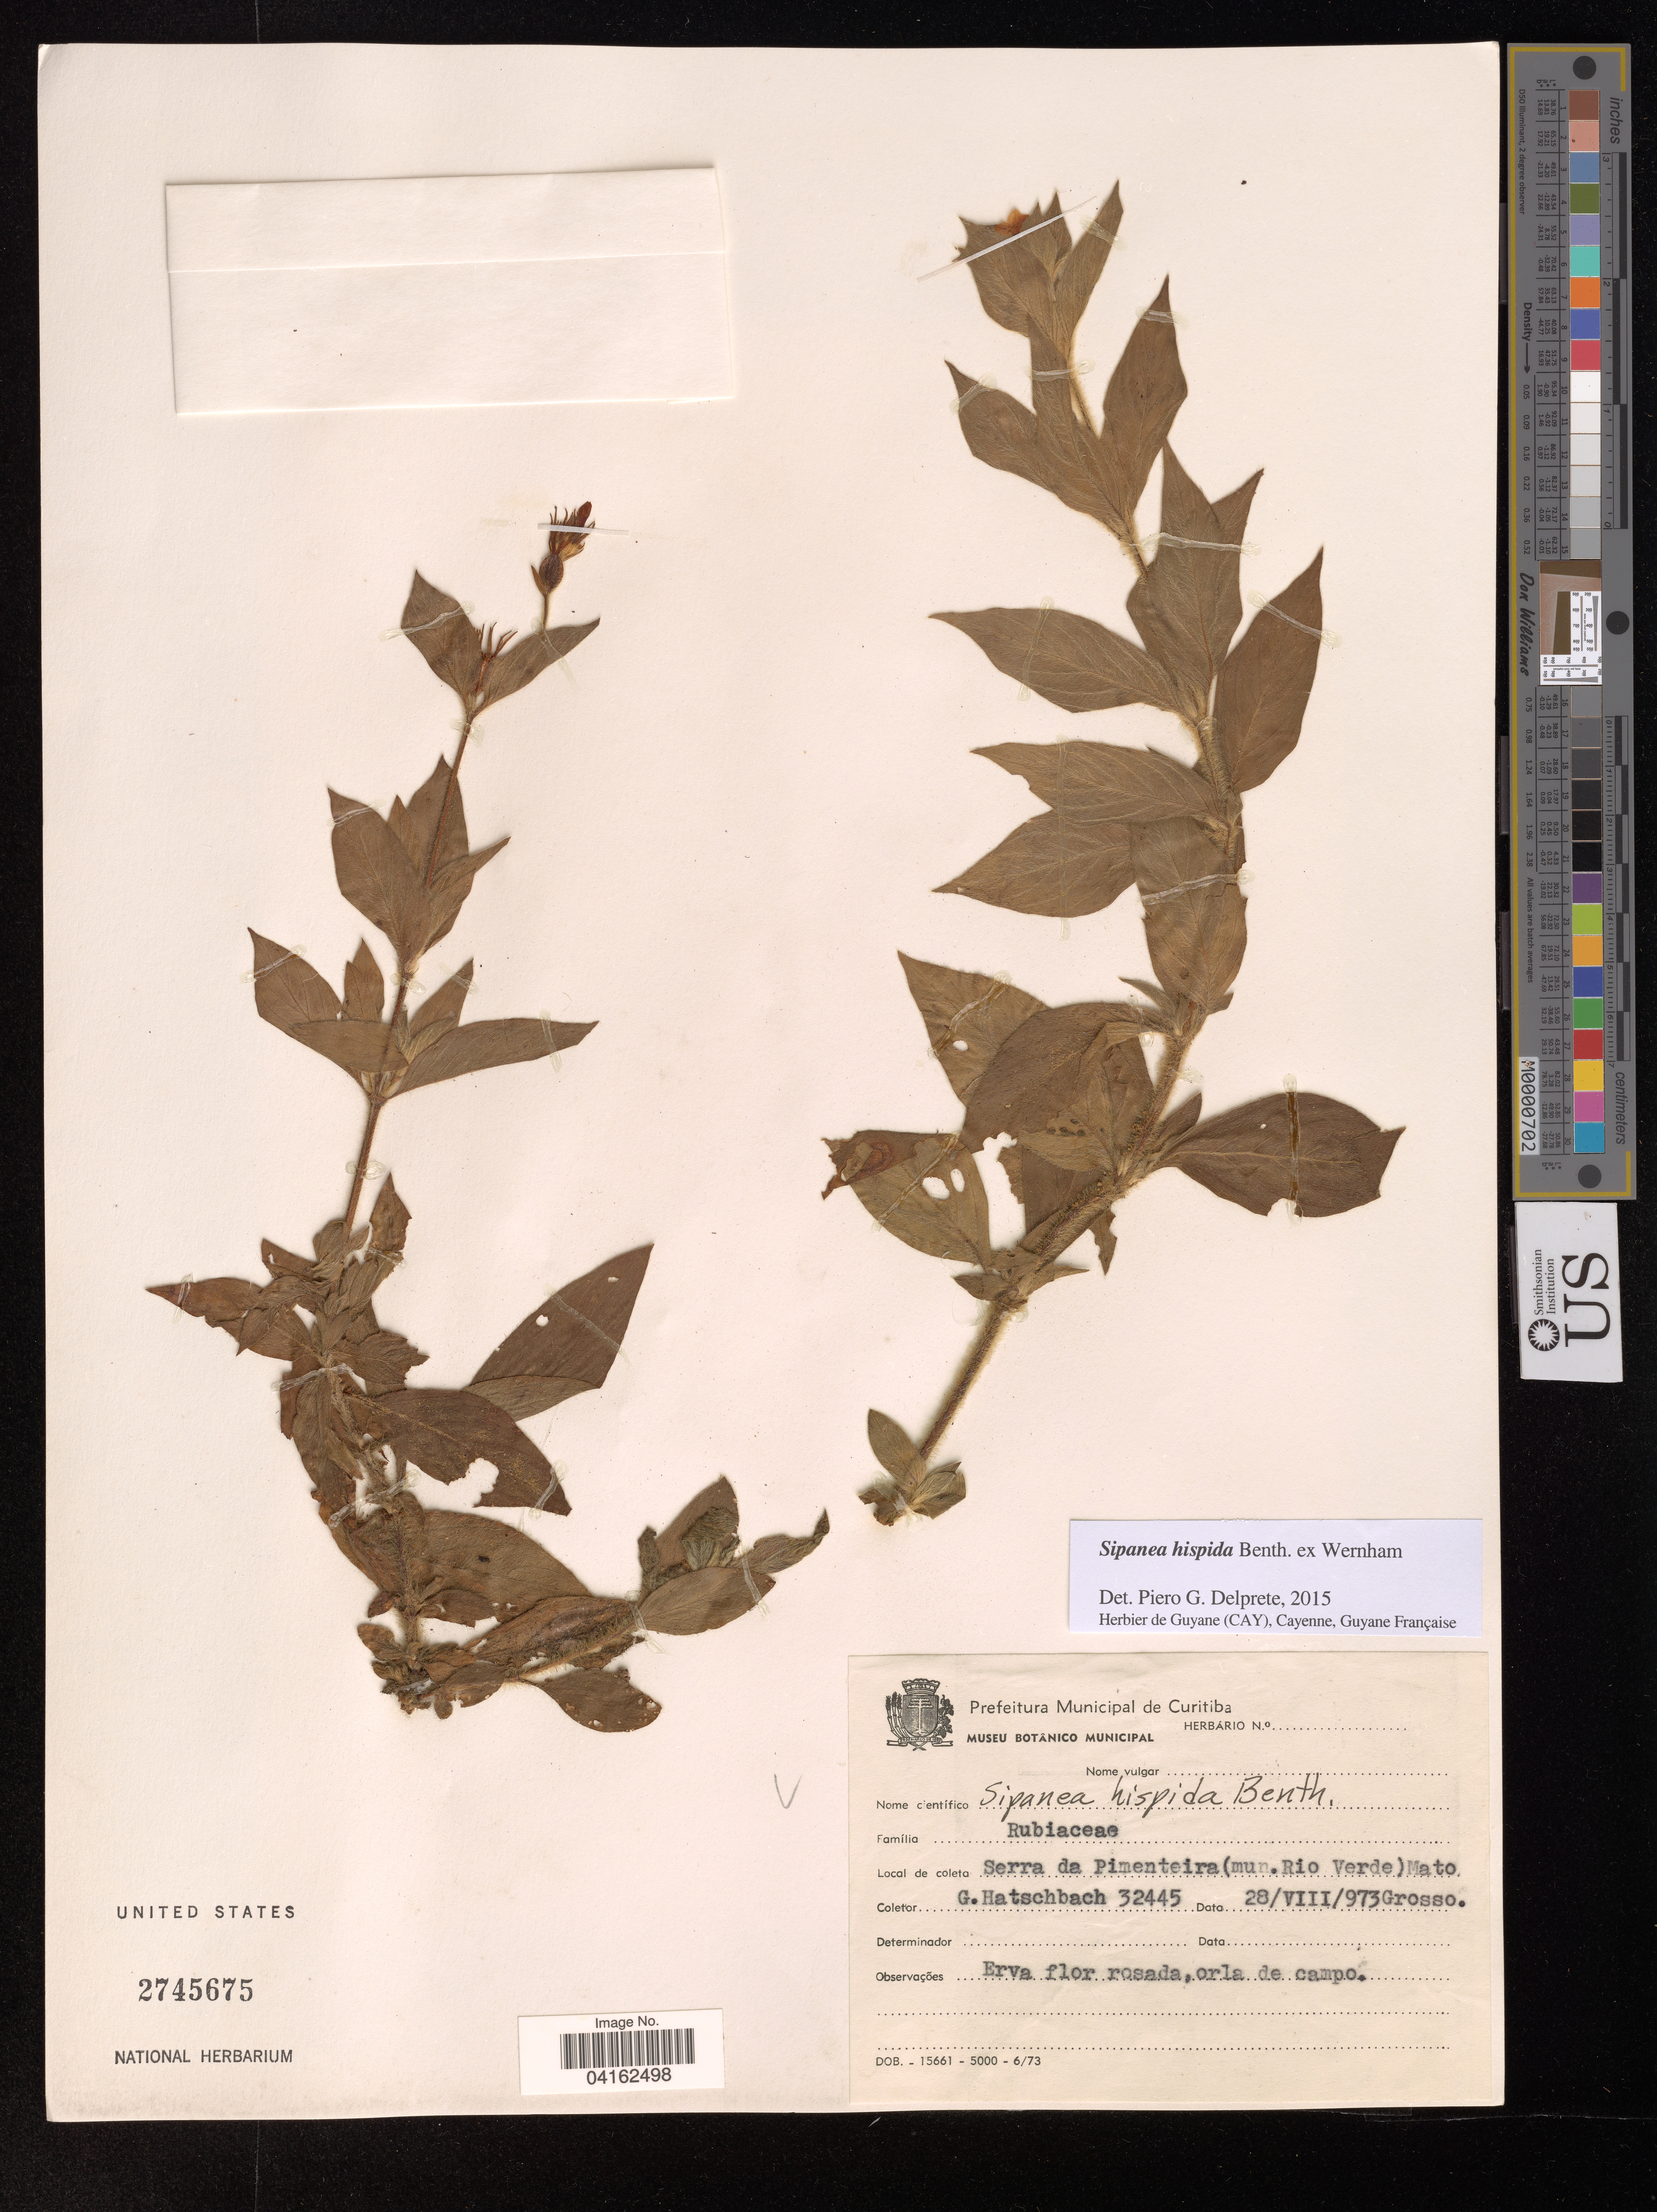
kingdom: Plantae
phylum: Tracheophyta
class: Magnoliopsida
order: Gentianales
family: Rubiaceae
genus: Sipanea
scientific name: Sipanea hispida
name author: Benth. ex Wernham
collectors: G. Hatschbach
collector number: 32445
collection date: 1973-08-28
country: Brazil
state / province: Mato Grosso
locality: Serra da Pimenteira (mun. Rio Verde).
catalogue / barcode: US 2745675